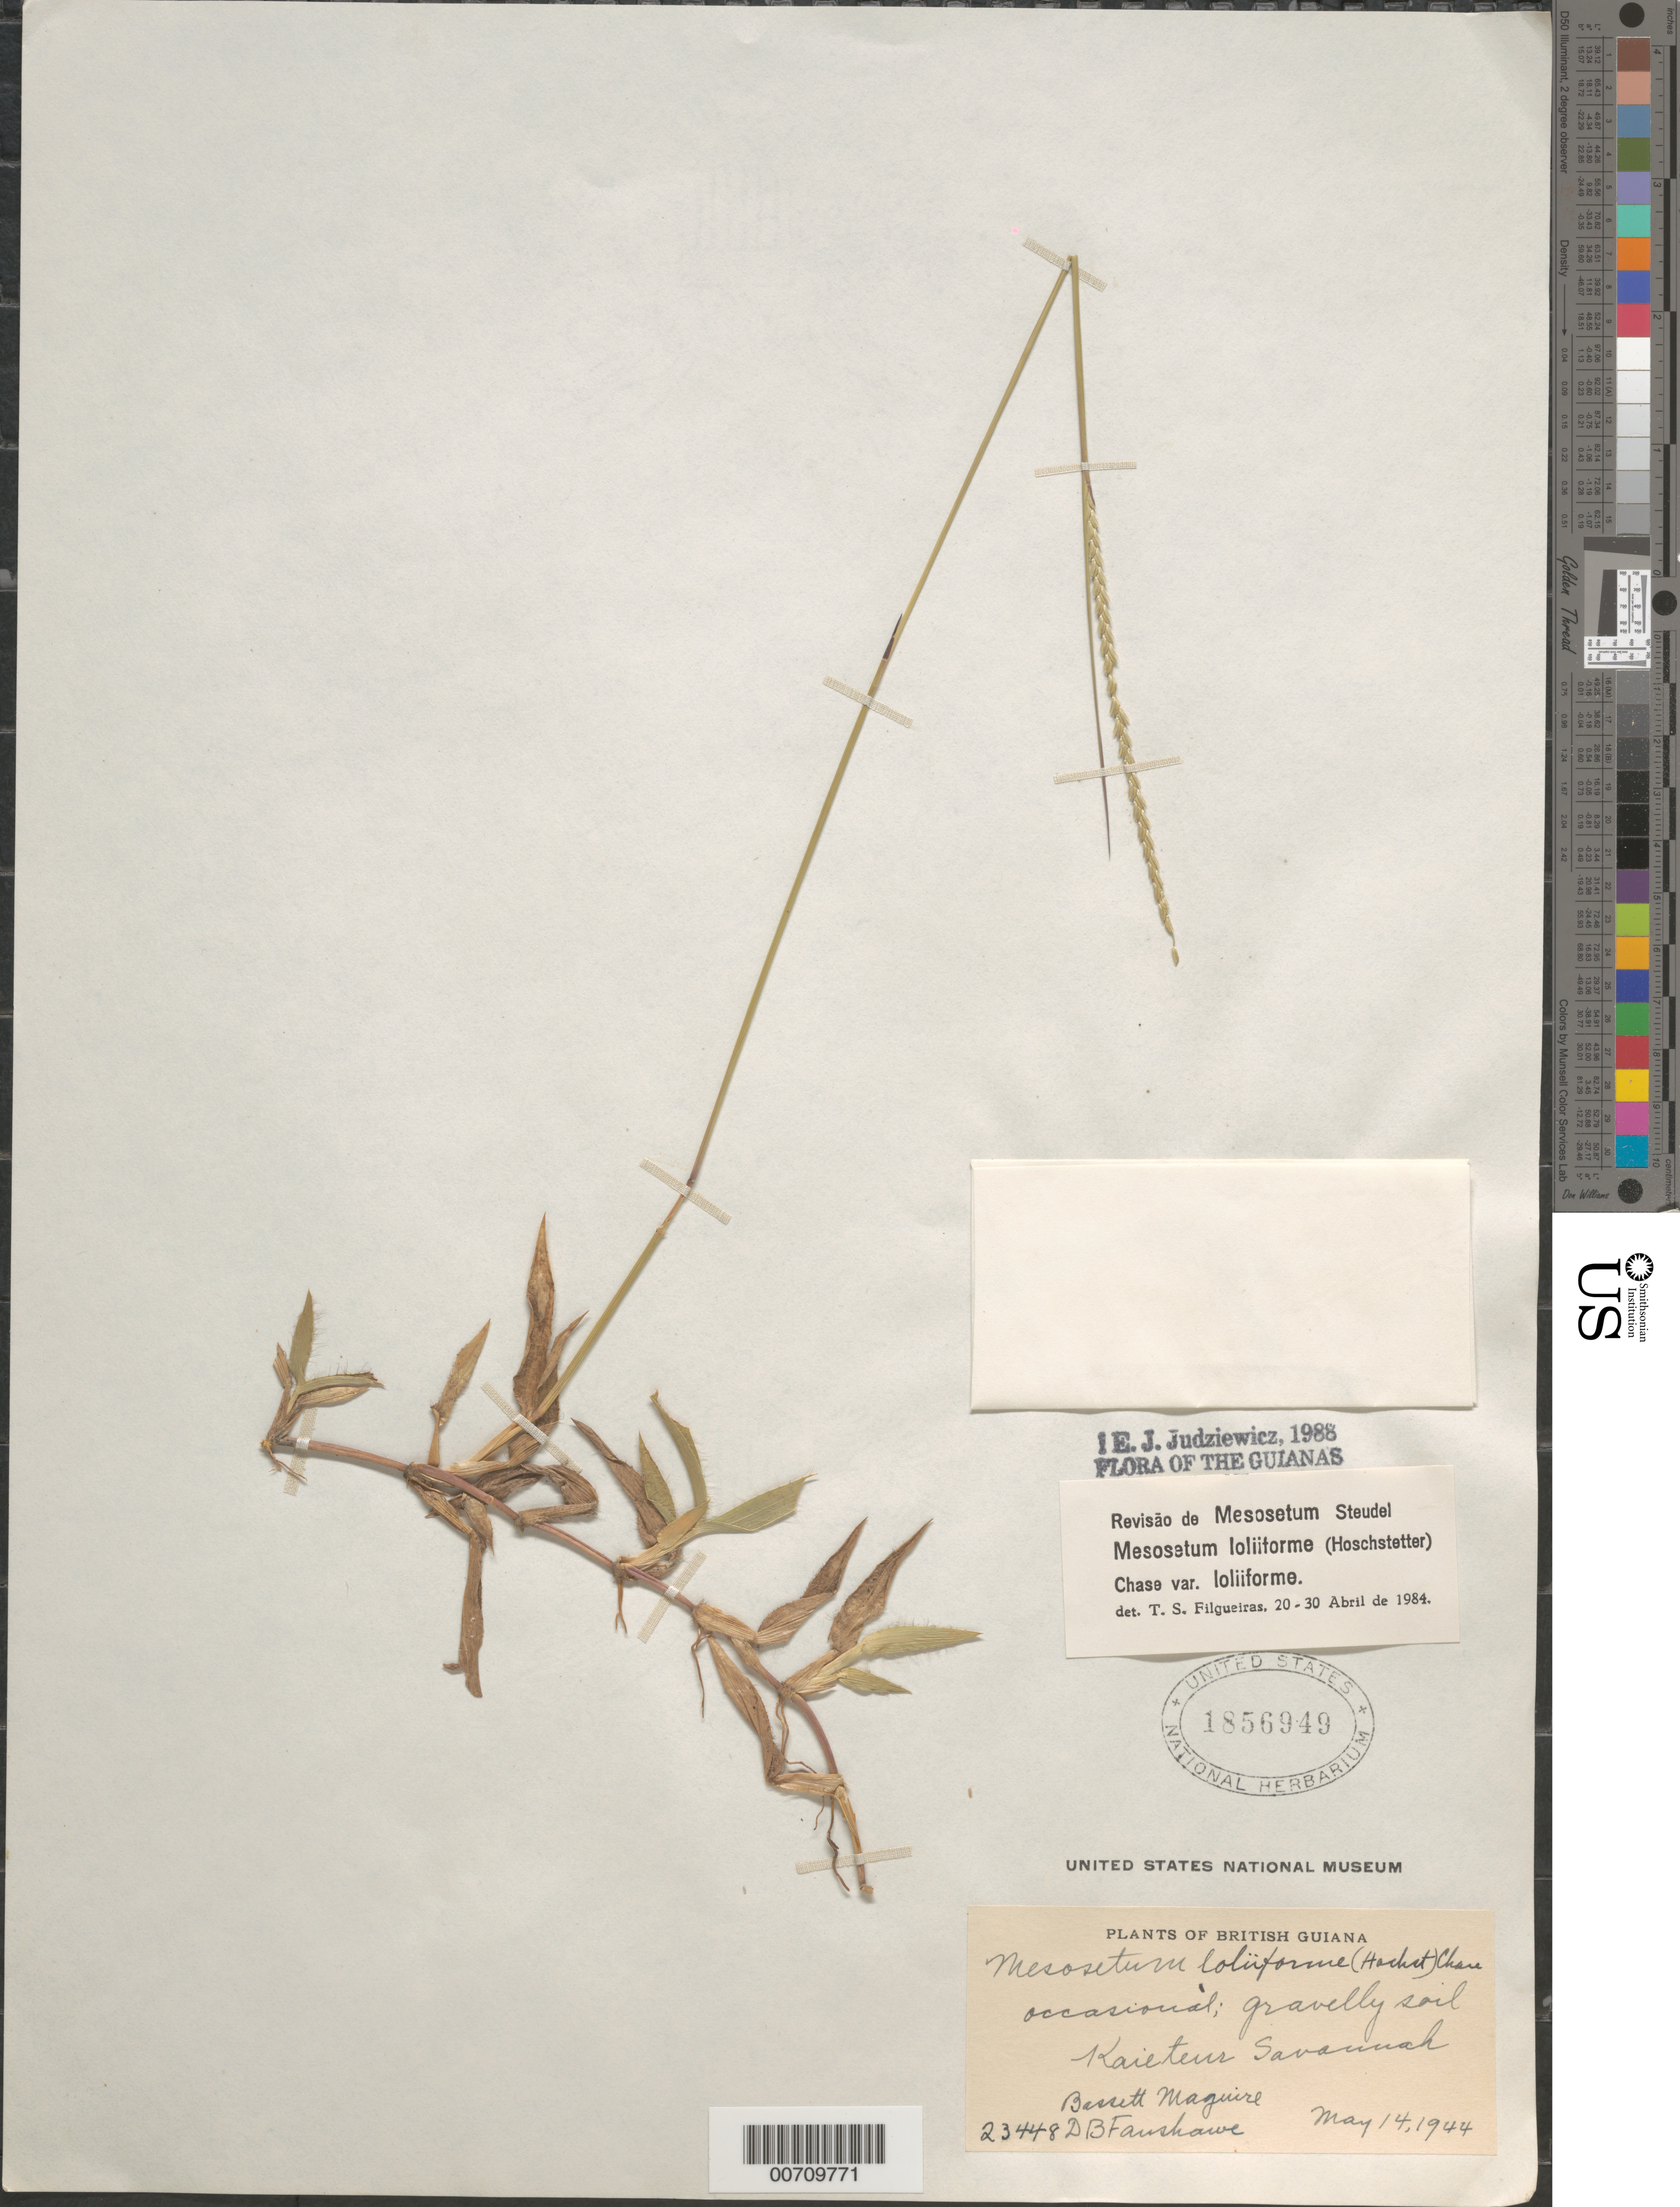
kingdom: Plantae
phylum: Tracheophyta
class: Liliopsida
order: Poales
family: Poaceae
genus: Mesosetum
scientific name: Mesosetum loliiforme var. loliiforme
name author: (Hochst. ex Steud.) Chase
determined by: Judziewicz, E. J.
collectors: B. Maguire & D. B. Fanshawe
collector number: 23448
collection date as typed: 14-May-44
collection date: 1944-05-14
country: Guyana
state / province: Potaro-Siparuni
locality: Kaieteur Plateau, Kaieteur Savannas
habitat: Gravelly soil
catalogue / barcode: US 1856949